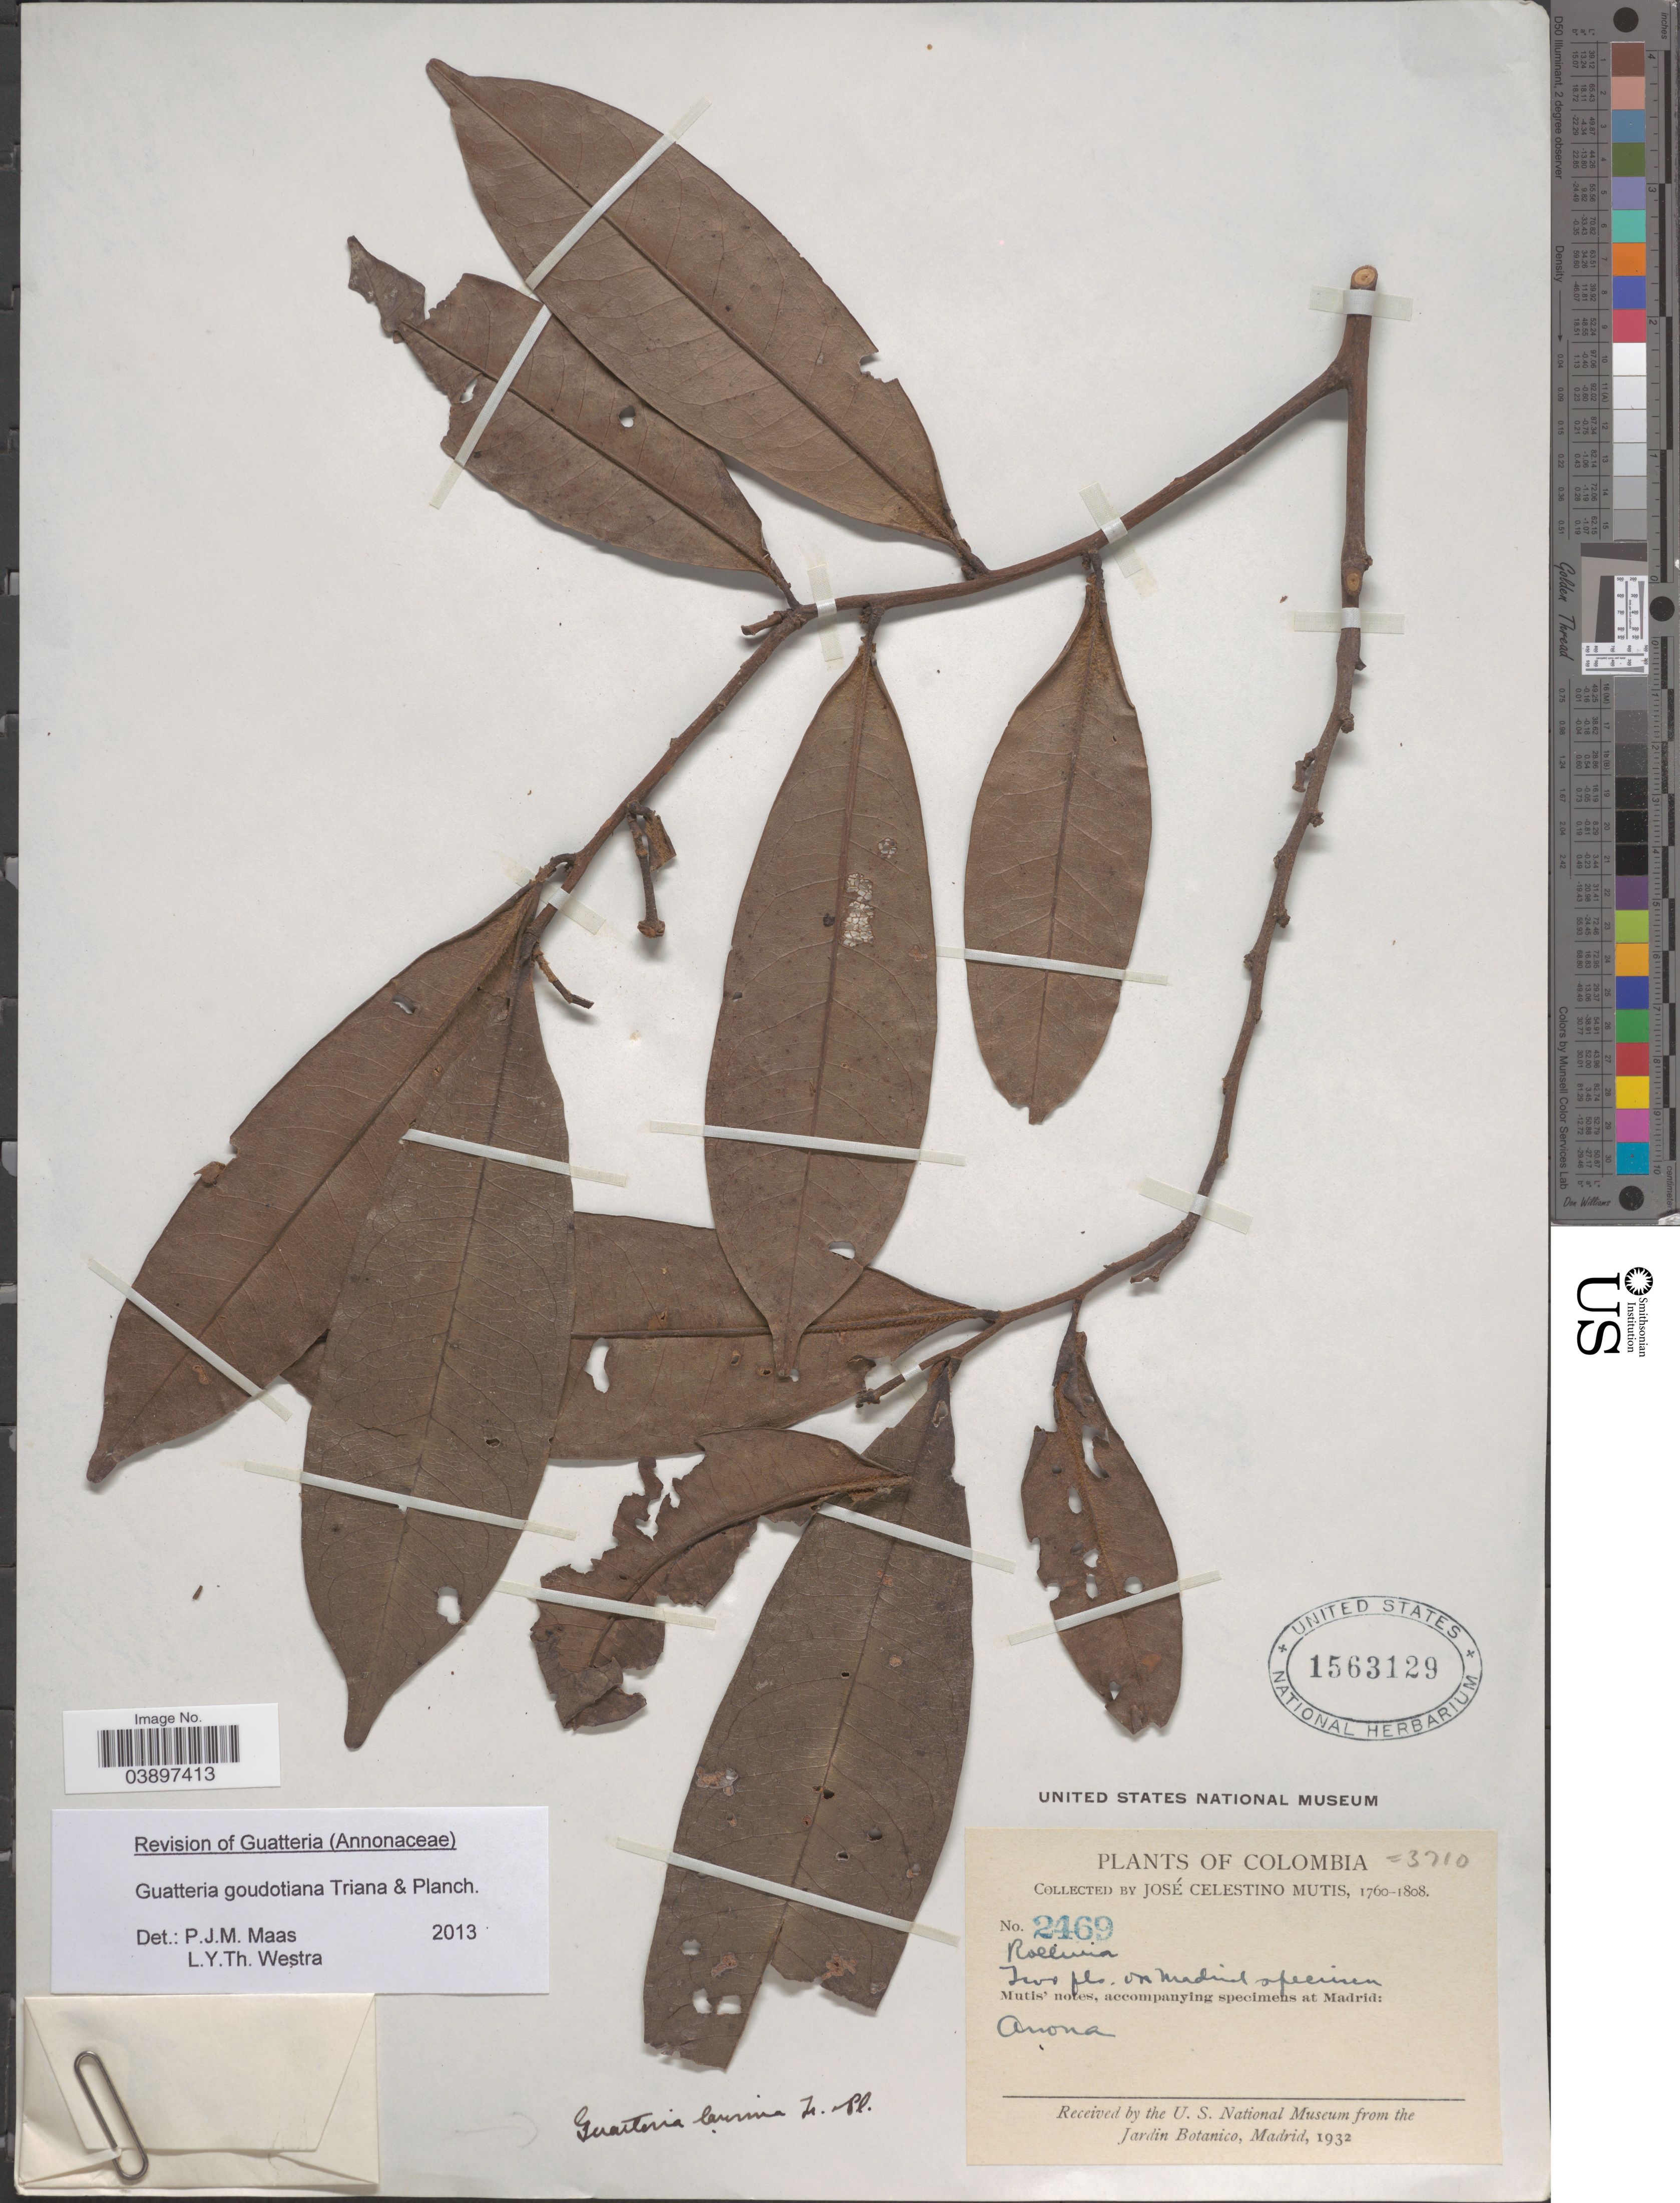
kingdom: Plantae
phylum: Tracheophyta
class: Magnoliopsida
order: Magnoliales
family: Annonaceae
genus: Guatteria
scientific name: Guatteria goudotiana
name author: Triana & Planch.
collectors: J. C. B. Mutis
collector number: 2469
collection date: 1760/1808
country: Colombia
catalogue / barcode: US 1563129